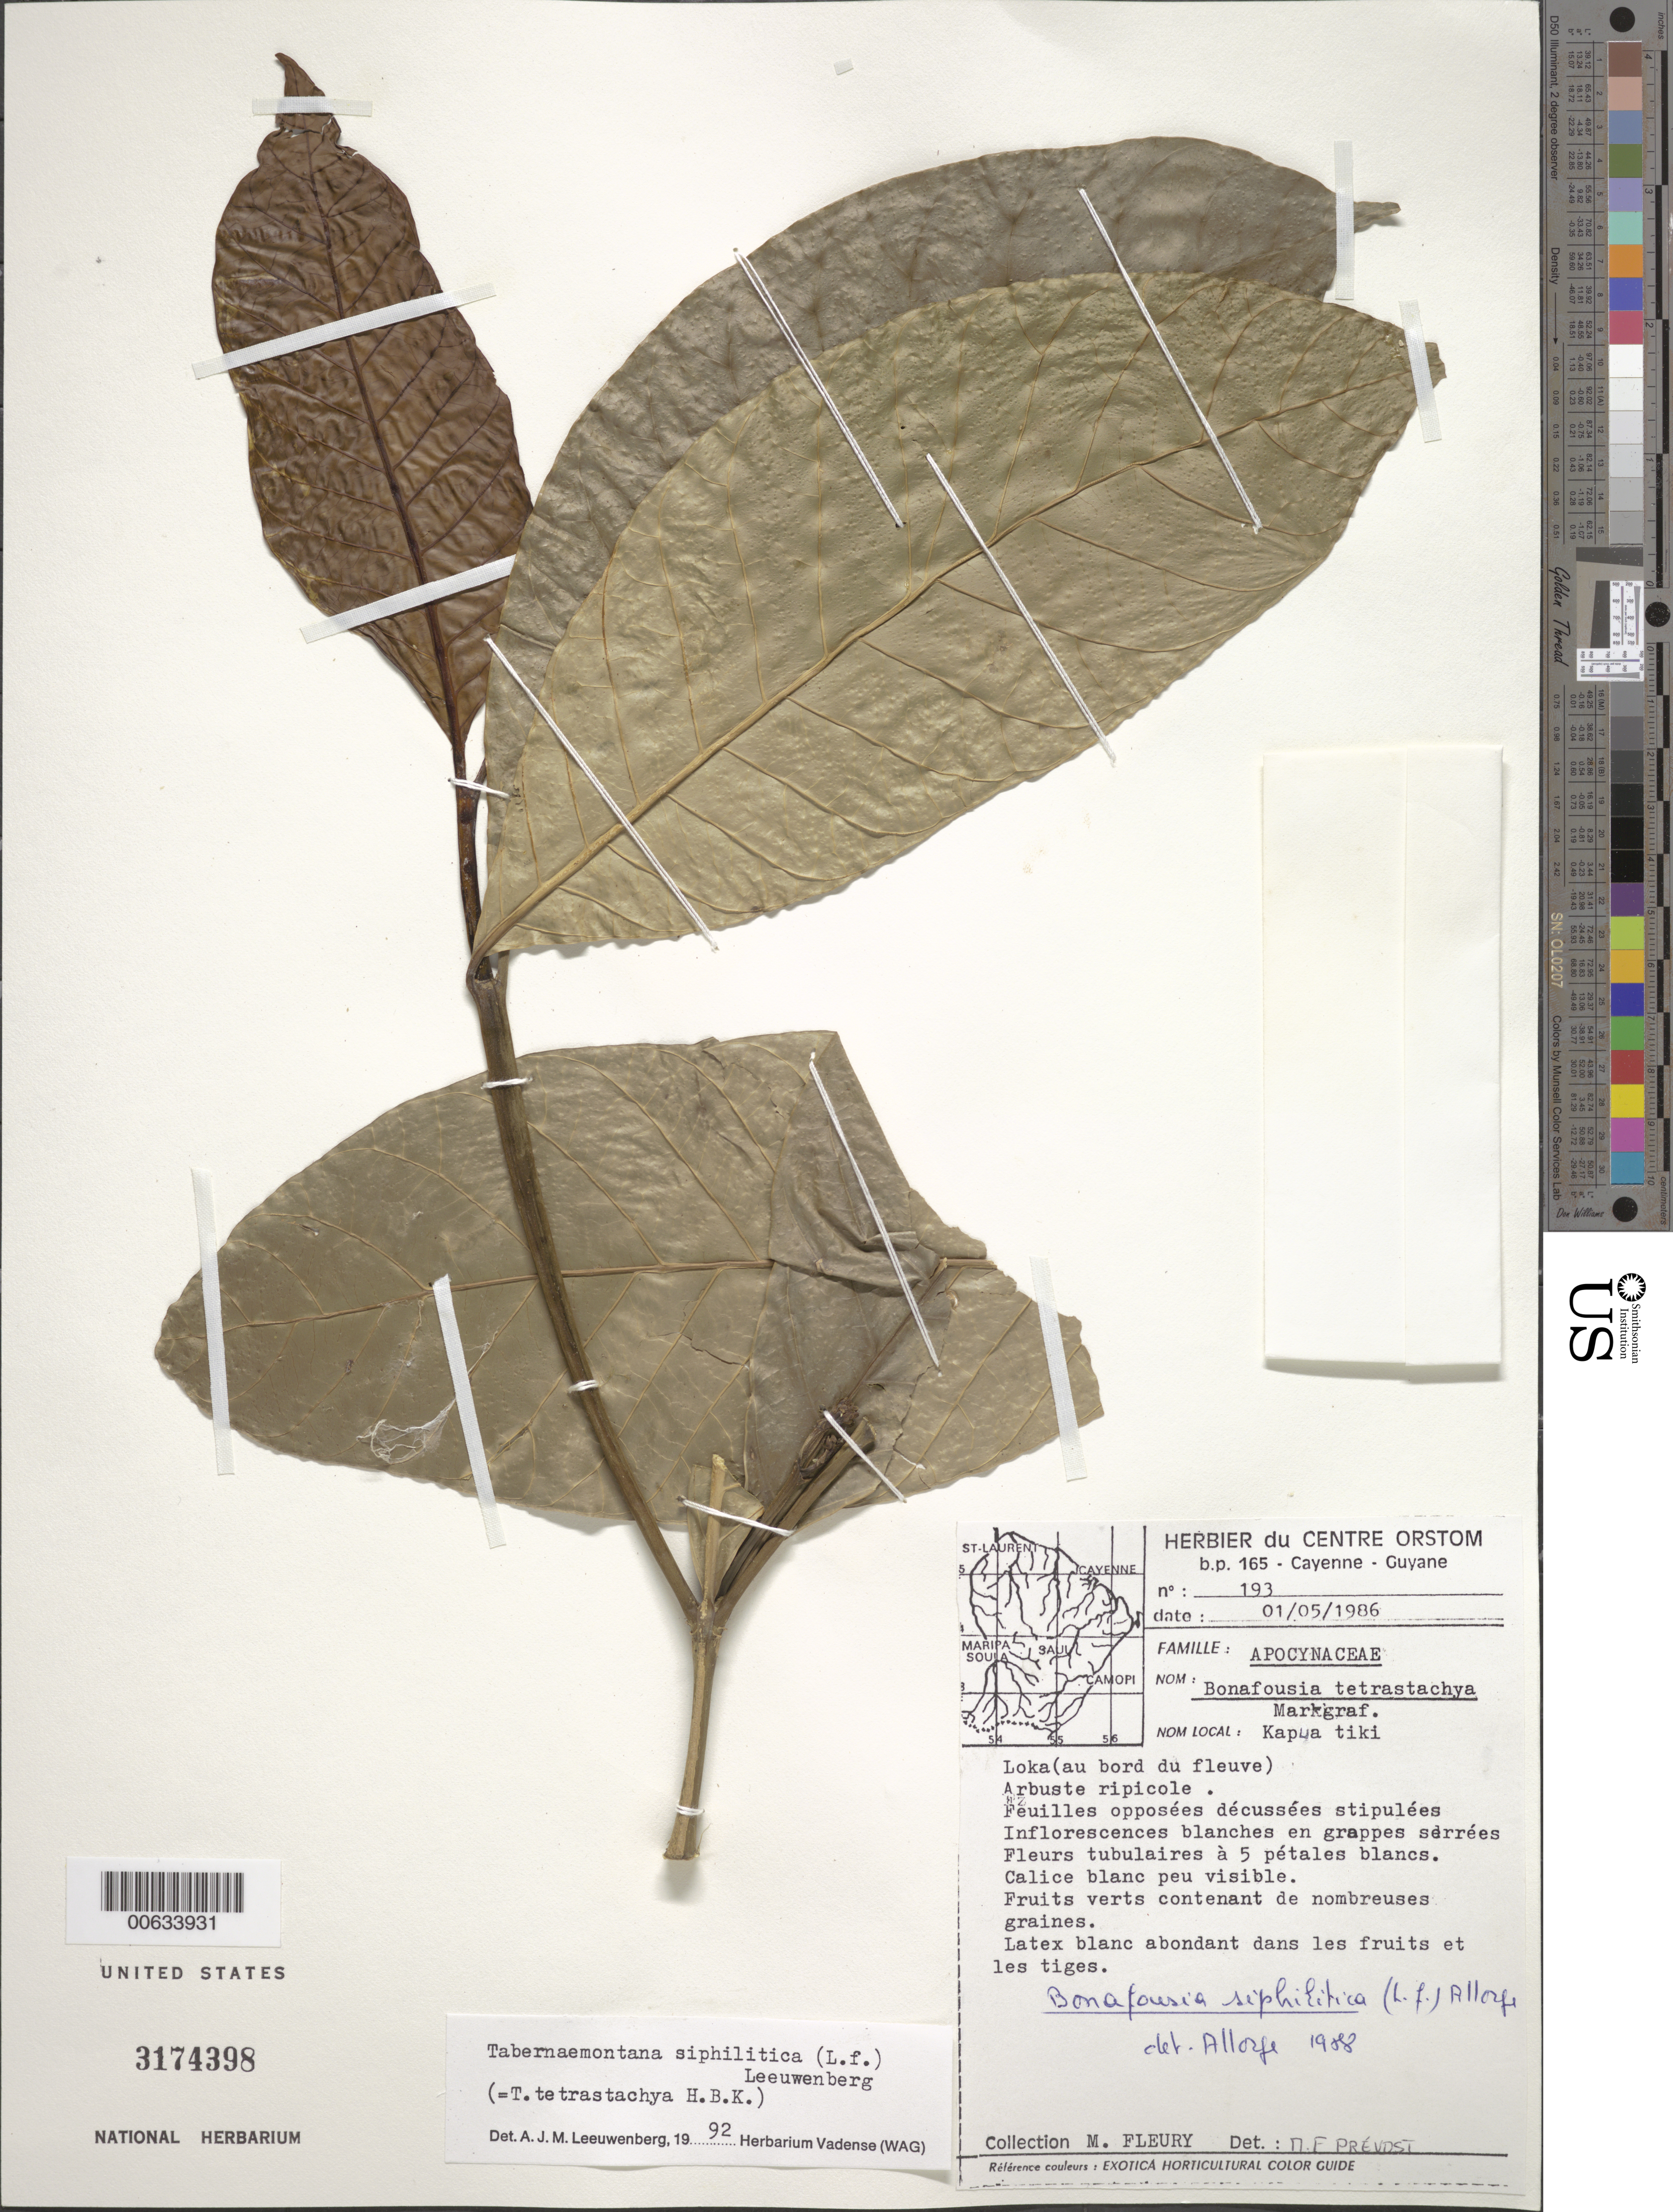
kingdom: Plantae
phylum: Tracheophyta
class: Magnoliopsida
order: Gentianales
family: Apocynaceae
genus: Tabernaemontana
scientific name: Tabernaemontana siphilitica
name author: (L. f.) Leeuwenb.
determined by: Leeuwenberg, A. J. M.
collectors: M. Fleury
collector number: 193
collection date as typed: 1-May-86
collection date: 1986-05-01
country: French Guiana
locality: Village Boni de Loca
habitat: Loka (au bord du fleuve)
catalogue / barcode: US 3174398